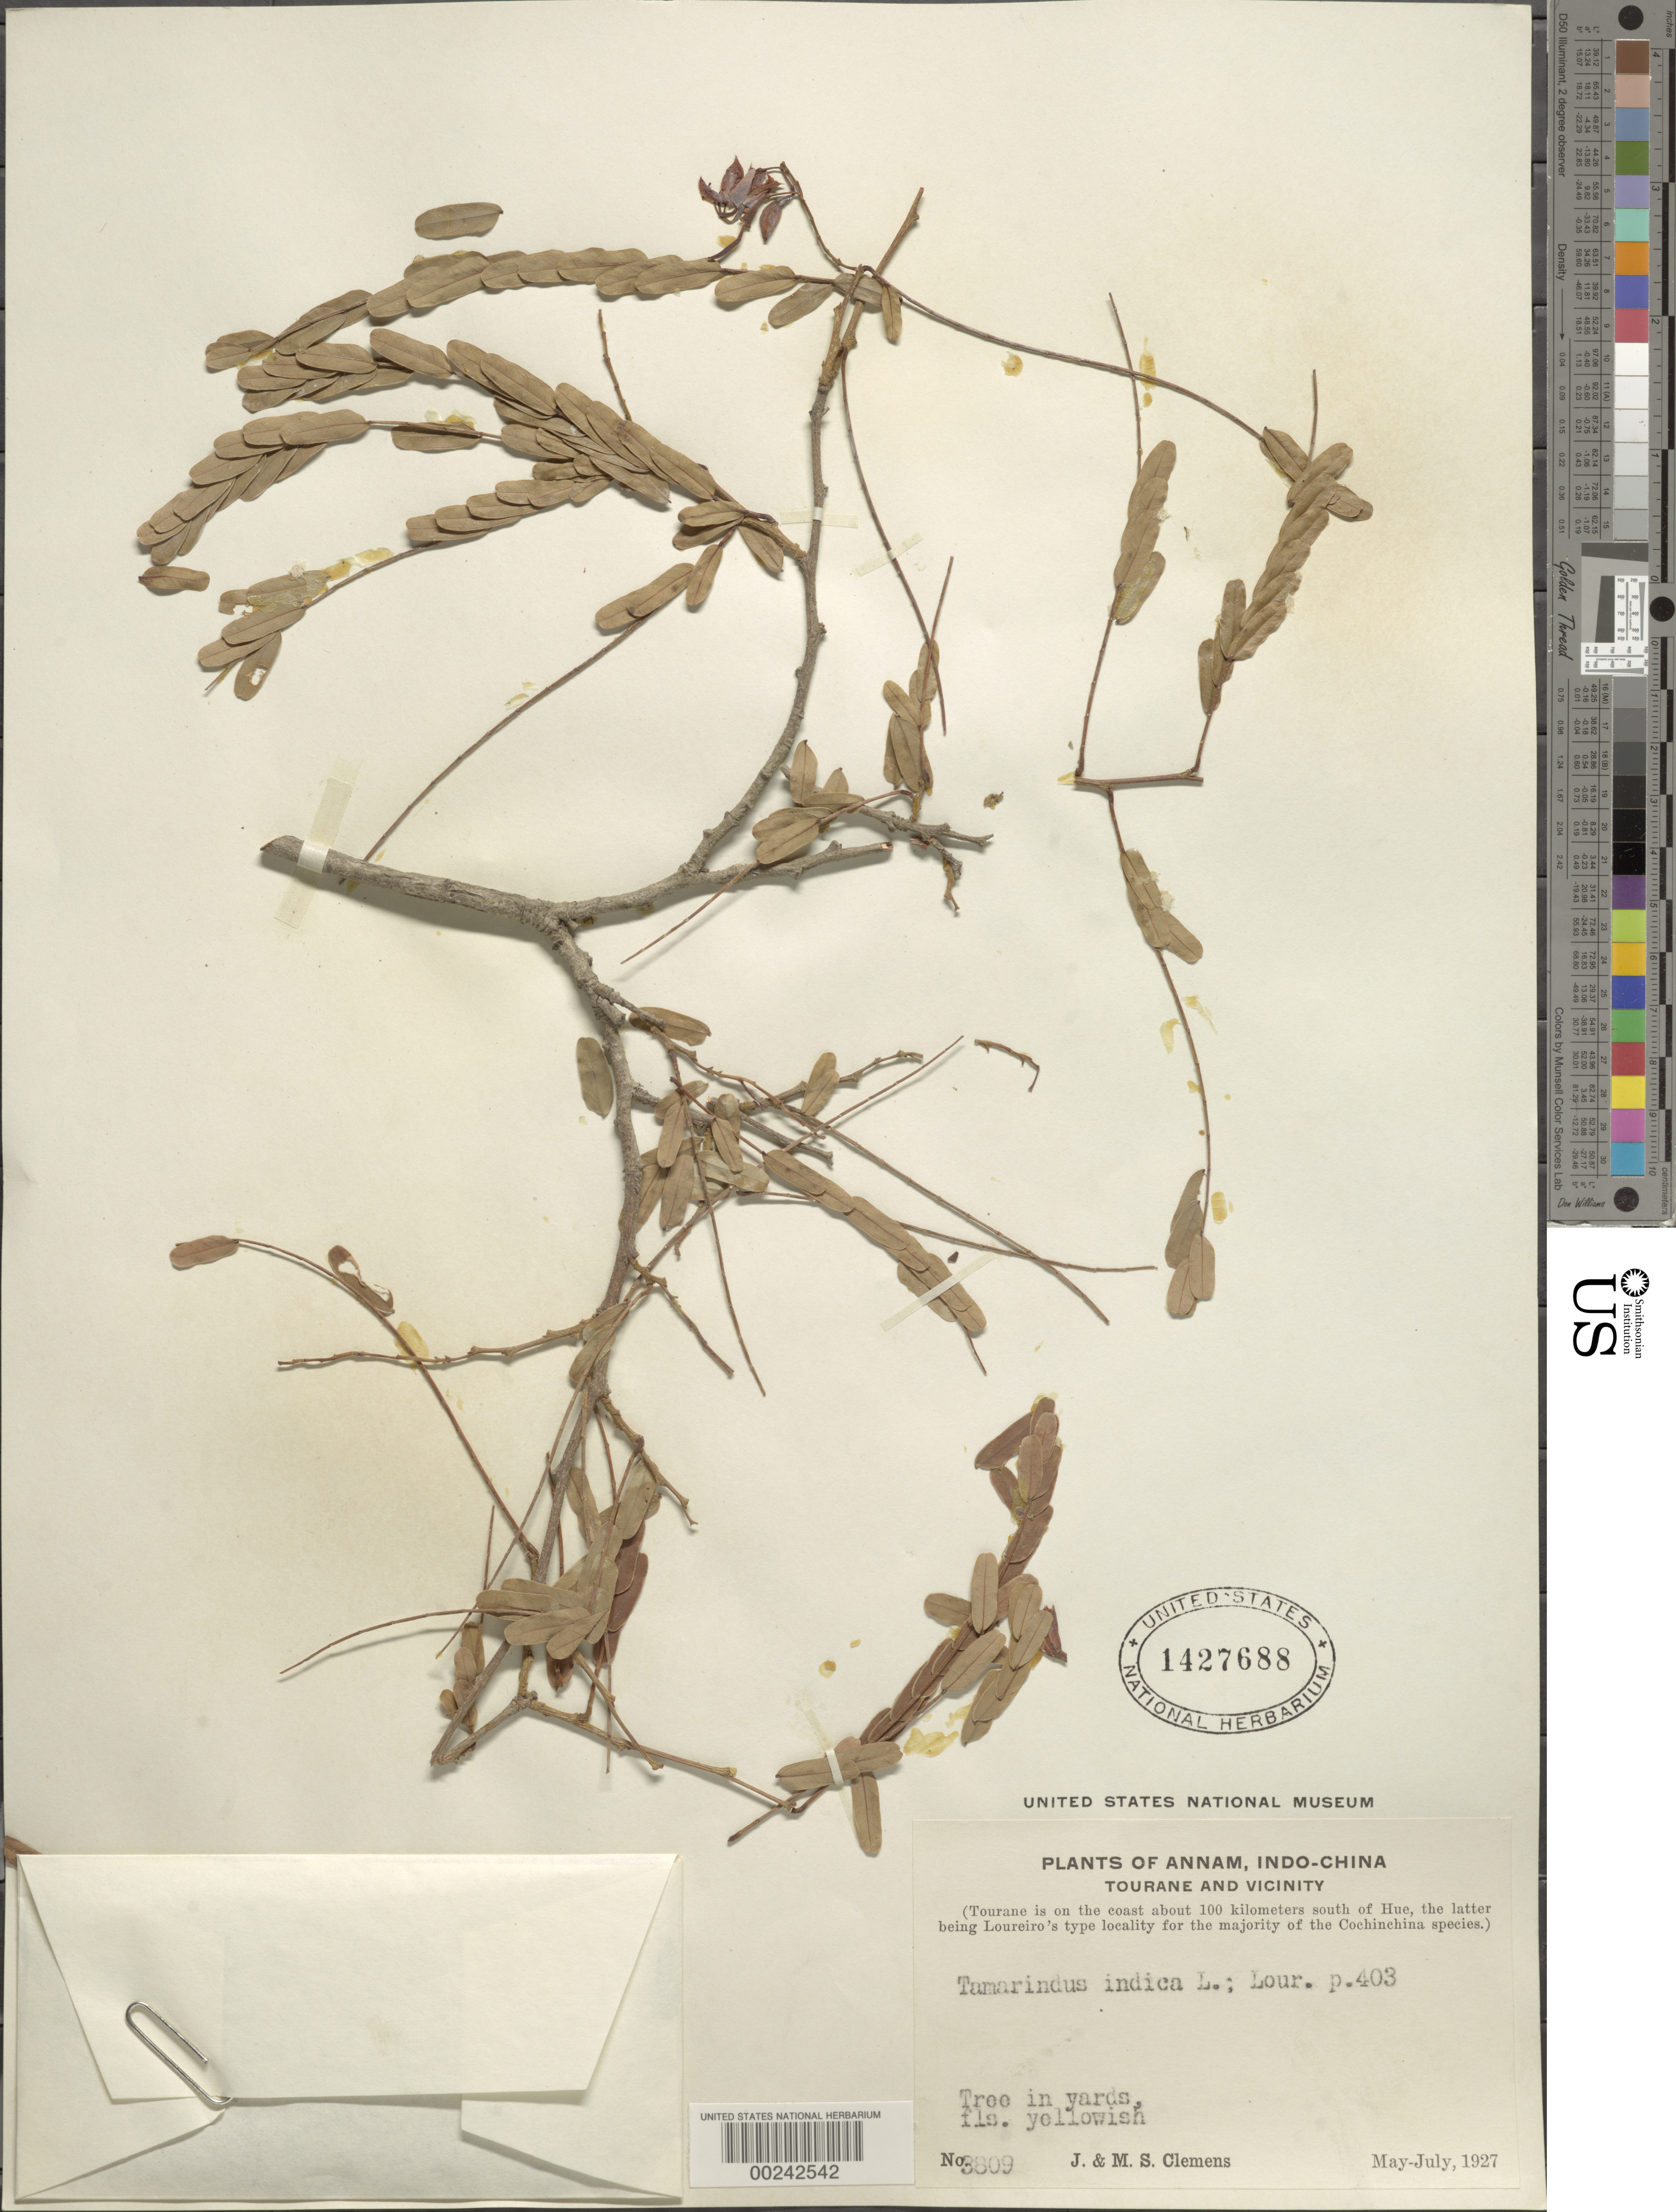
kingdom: Plantae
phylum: Tracheophyta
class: Magnoliopsida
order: Fabales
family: Fabaceae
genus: Tamarindus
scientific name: Tamarindus indica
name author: L.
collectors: J. Clemens & M. S. Clemens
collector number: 3809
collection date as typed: May 1927 to -- Jul 1927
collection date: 1927-05/1927-07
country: Vietnam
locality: Da nang and vicinity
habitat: In yards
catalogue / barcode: US 1427688